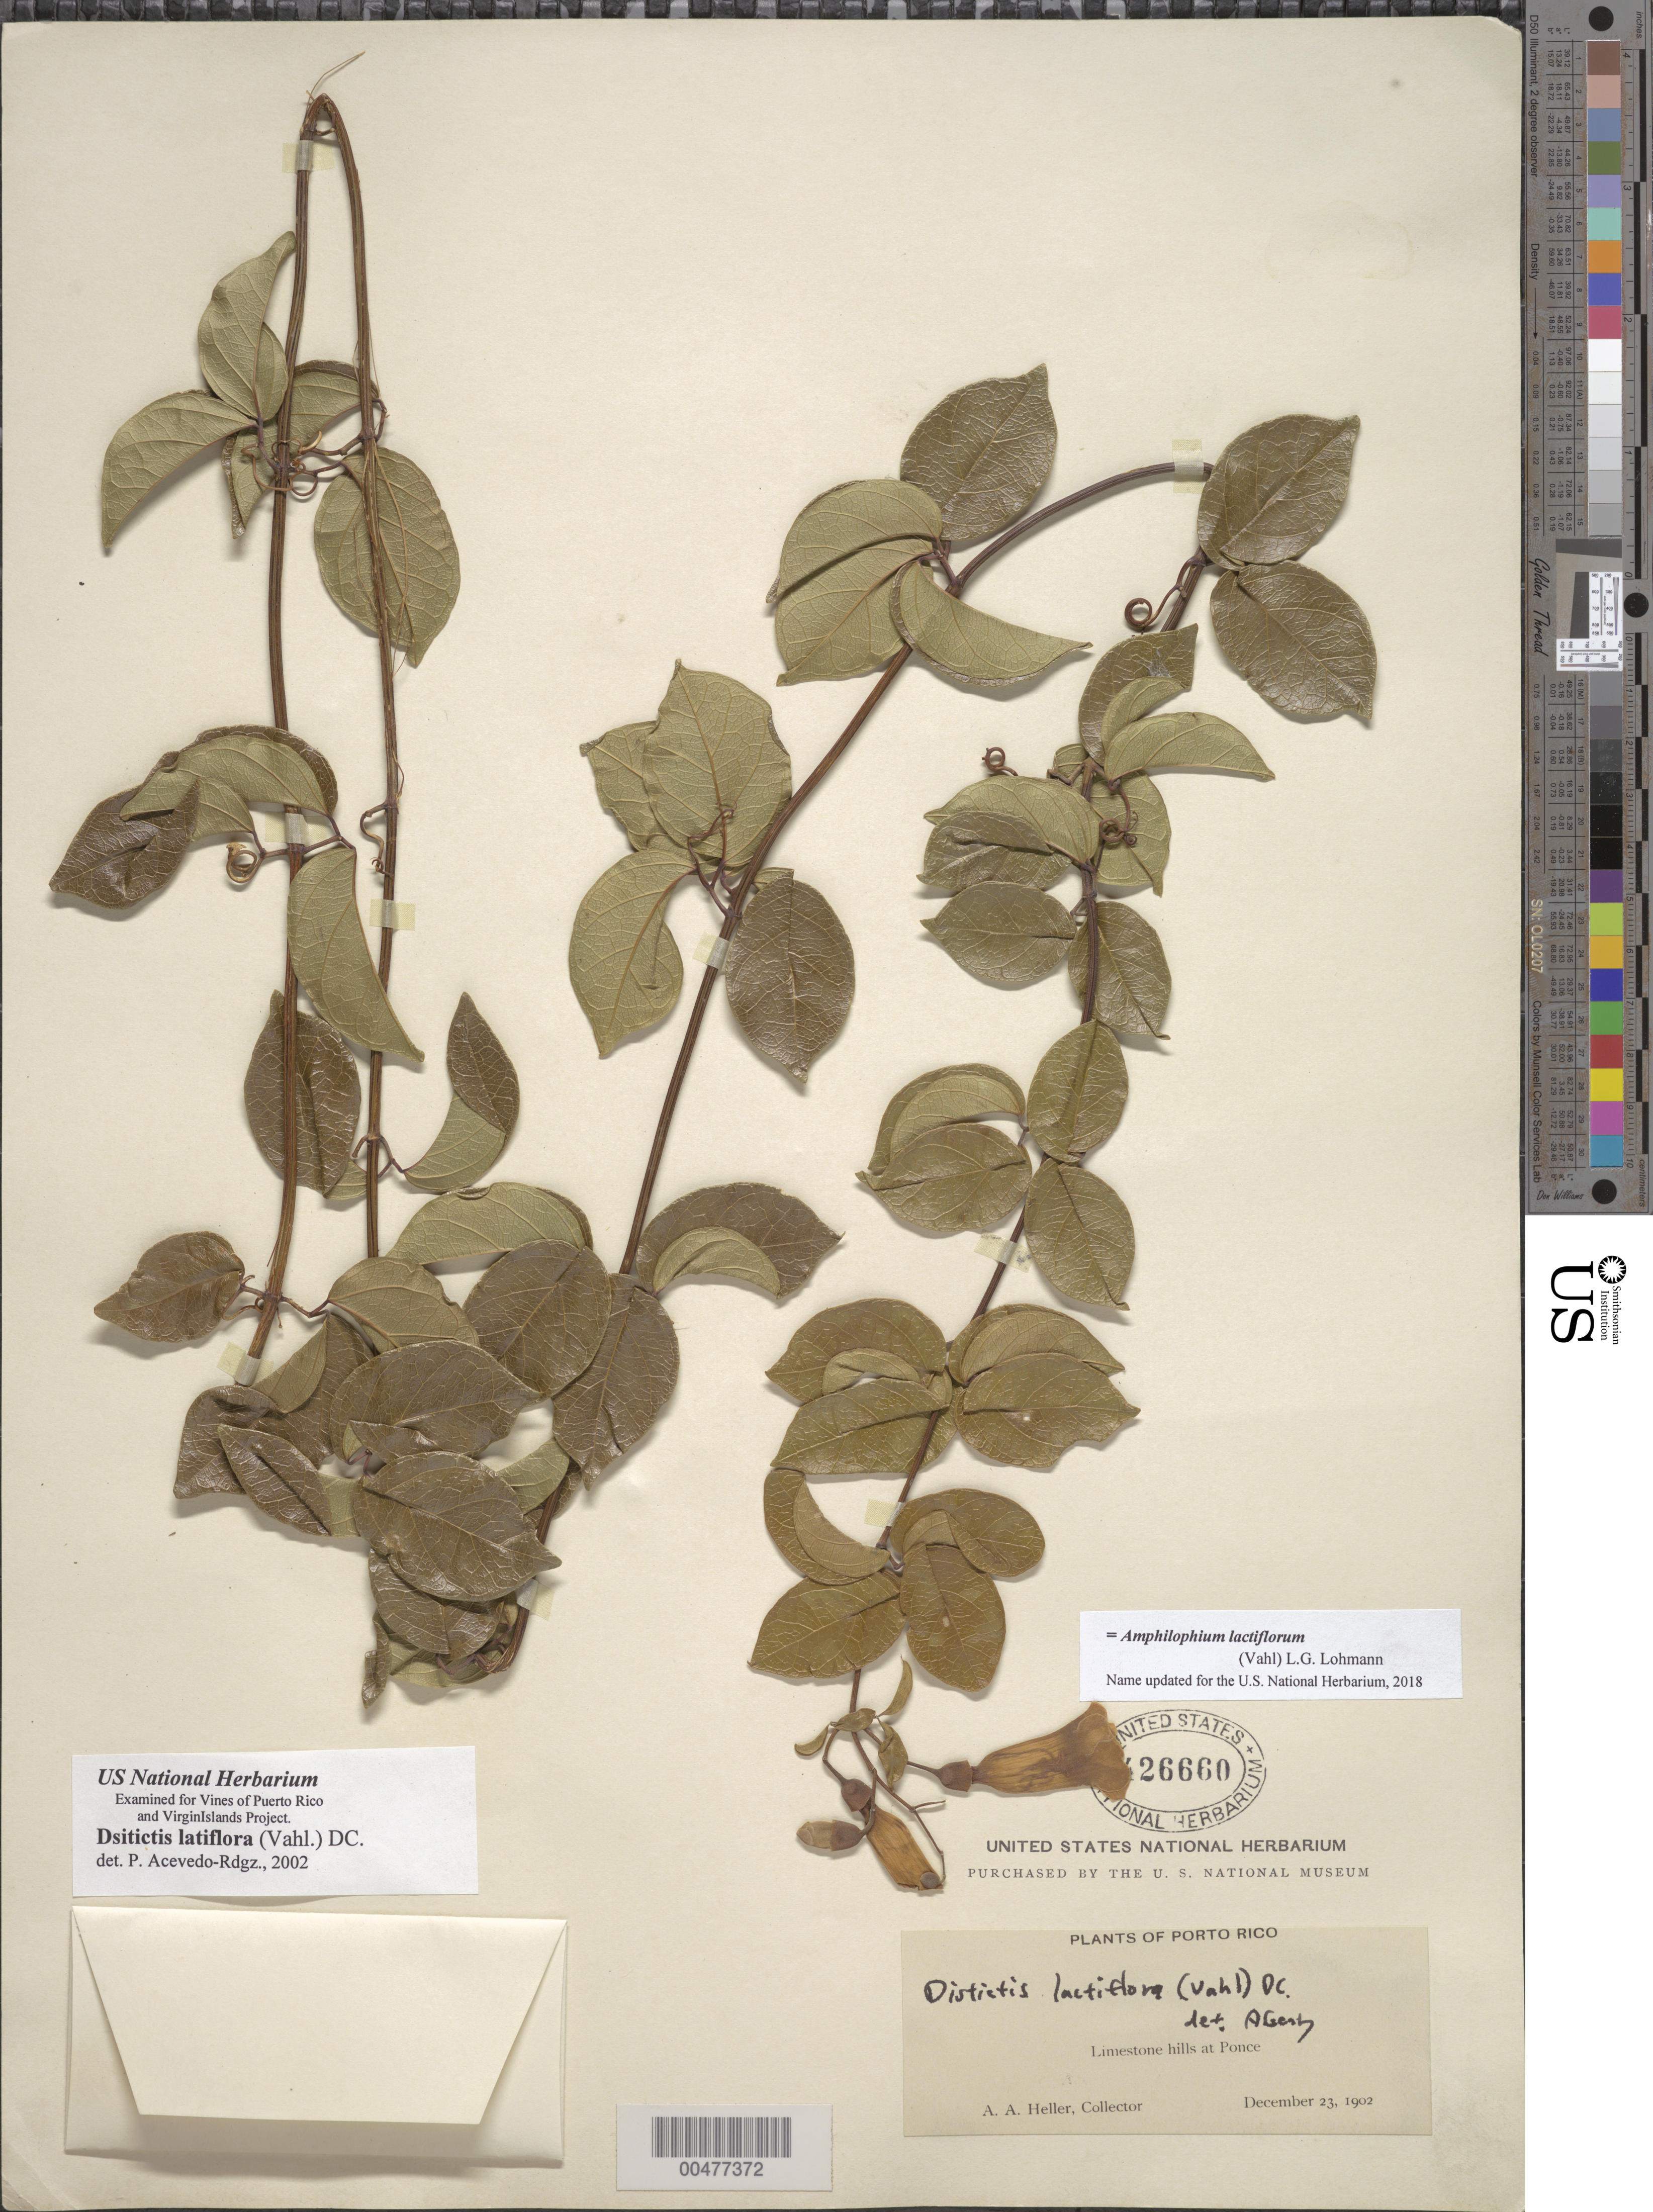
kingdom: Plantae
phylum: Tracheophyta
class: Magnoliopsida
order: Lamiales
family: Bignoniaceae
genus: Amphilophium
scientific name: Amphilophium lactiflorum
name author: (Vahl) L.G. Lohmann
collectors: A. A. Heller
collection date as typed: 23 Dec 1902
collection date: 1902-12-23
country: Puerto Rico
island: Greater Antilles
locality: Ponce. Limestone hills.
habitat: Limestone hills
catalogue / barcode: US 426660